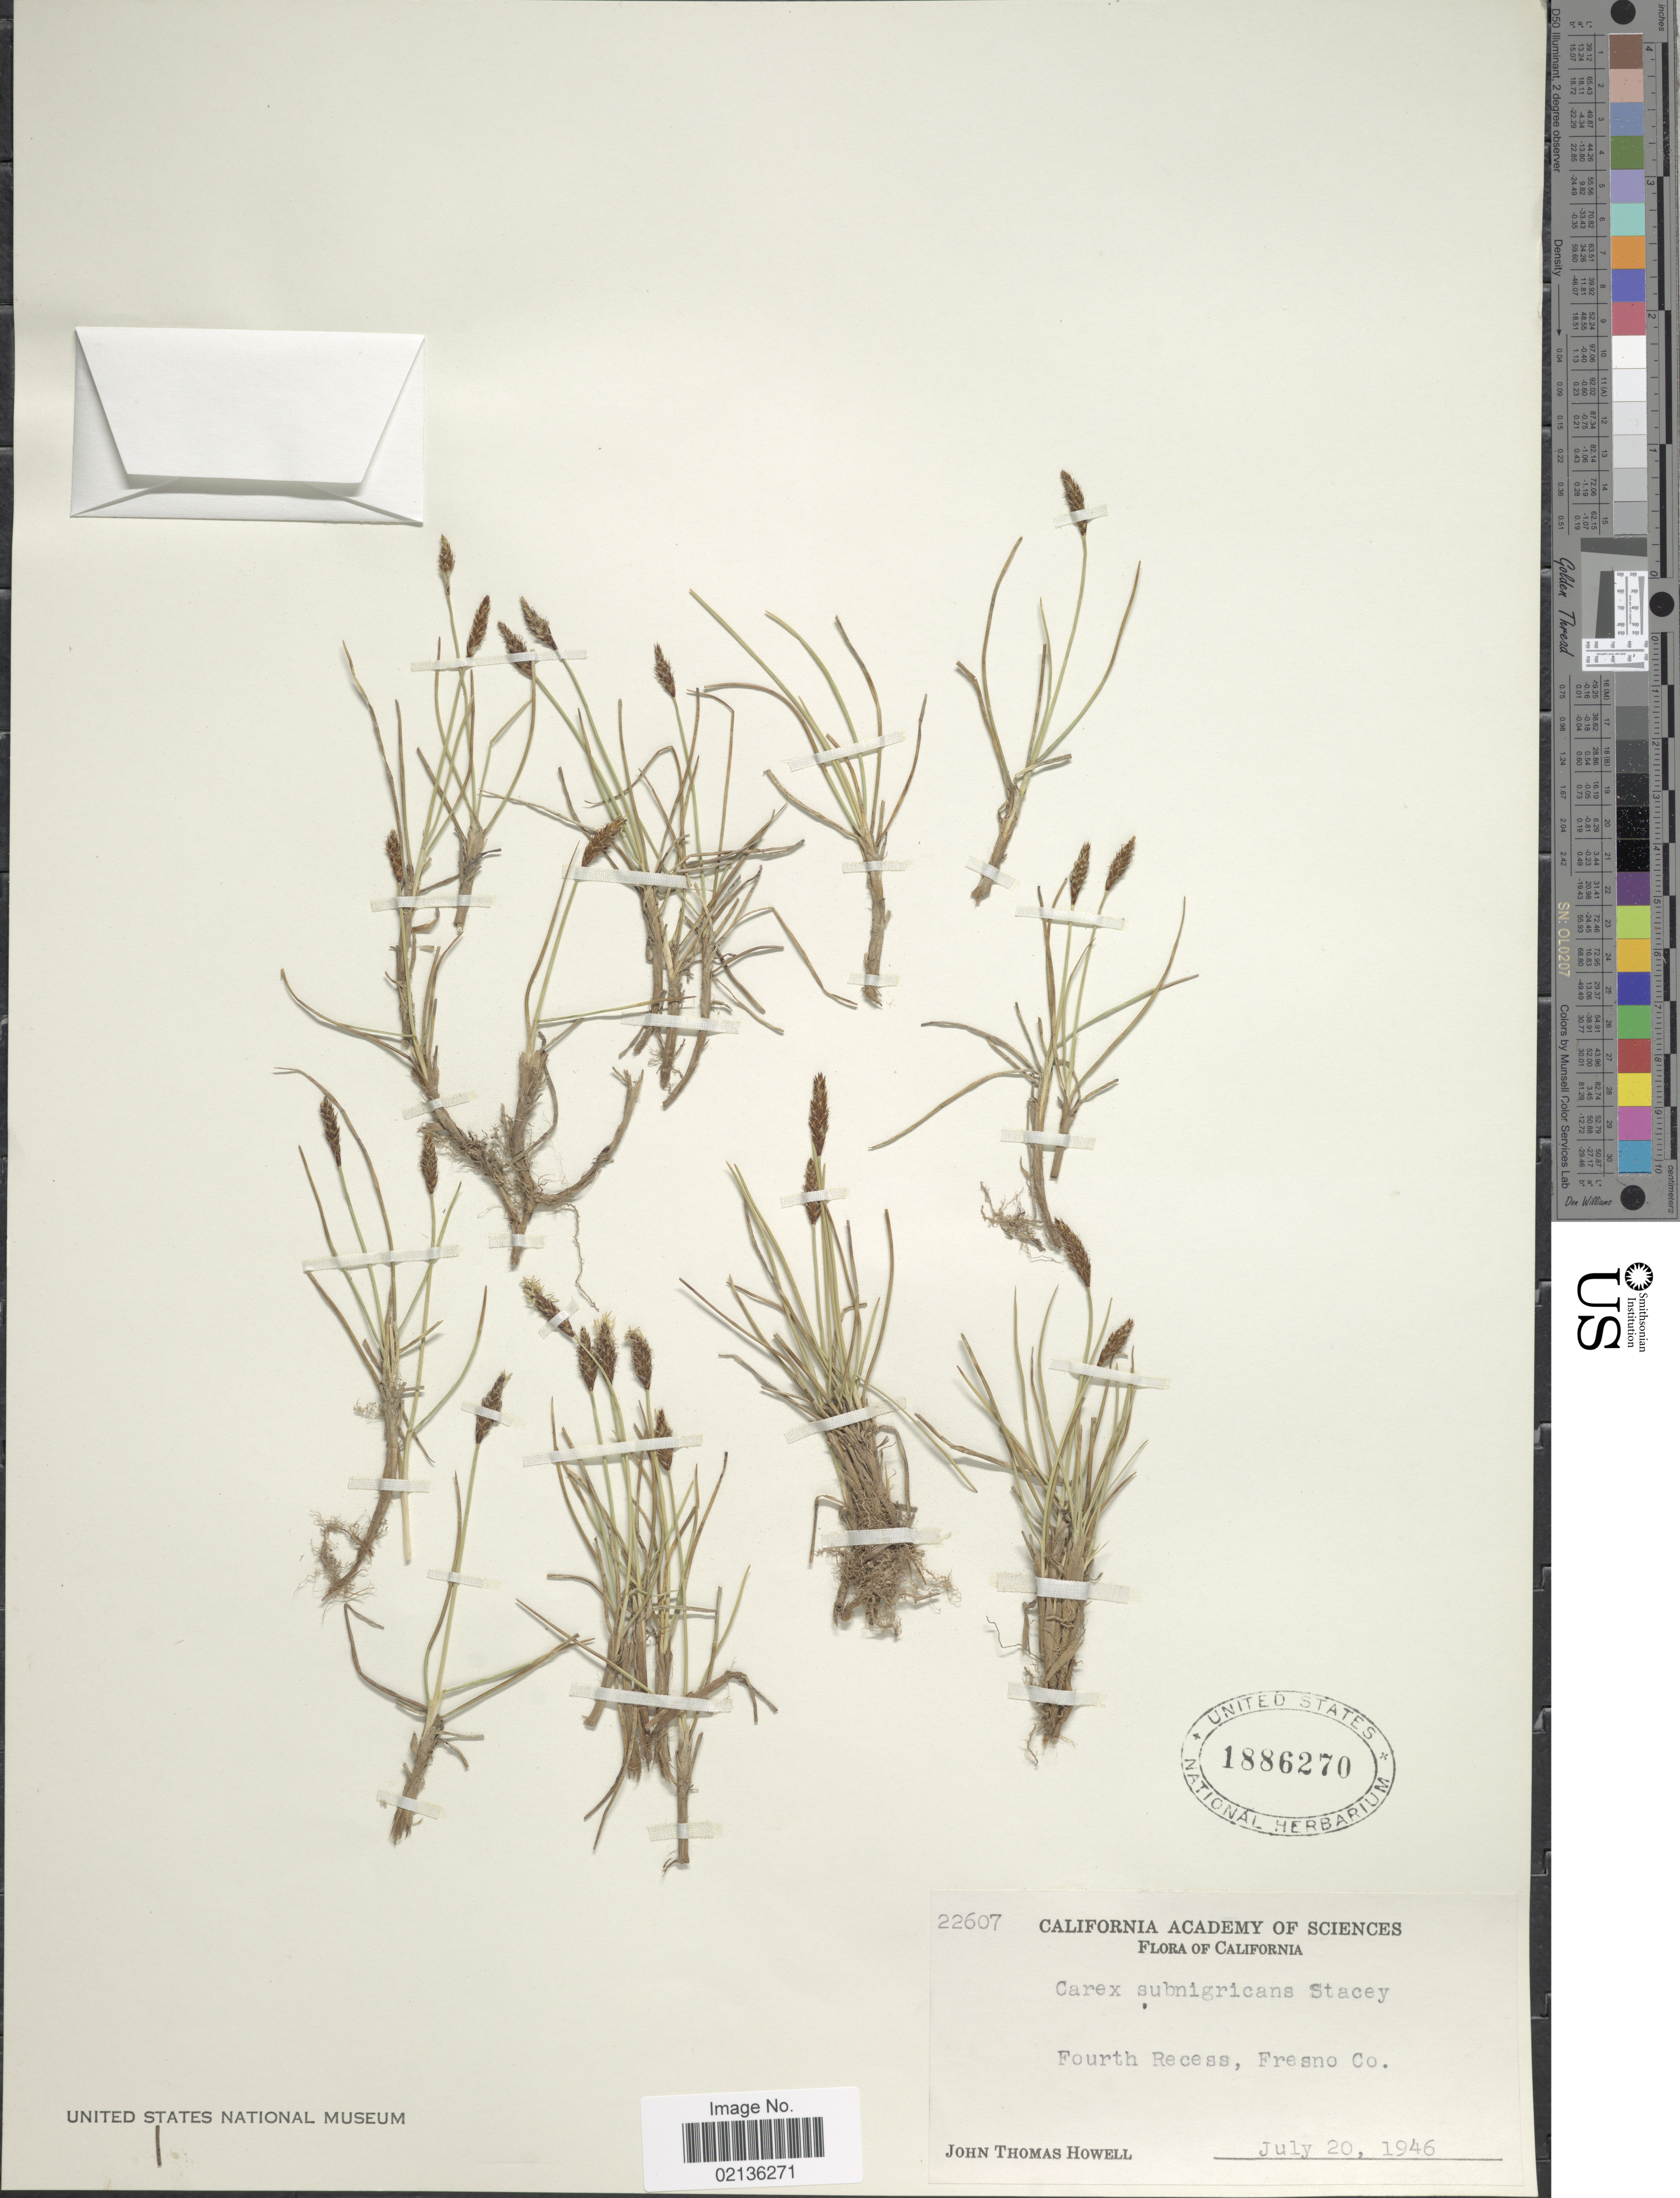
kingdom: Plantae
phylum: Tracheophyta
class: Liliopsida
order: Poales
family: Cyperaceae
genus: Carex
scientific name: Carex subnigricans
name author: Stacey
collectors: J. T. Howell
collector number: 22607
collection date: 1946-07-20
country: United States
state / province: California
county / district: Fresno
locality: Fourth Recess, Fresno Co.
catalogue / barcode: US 1886270